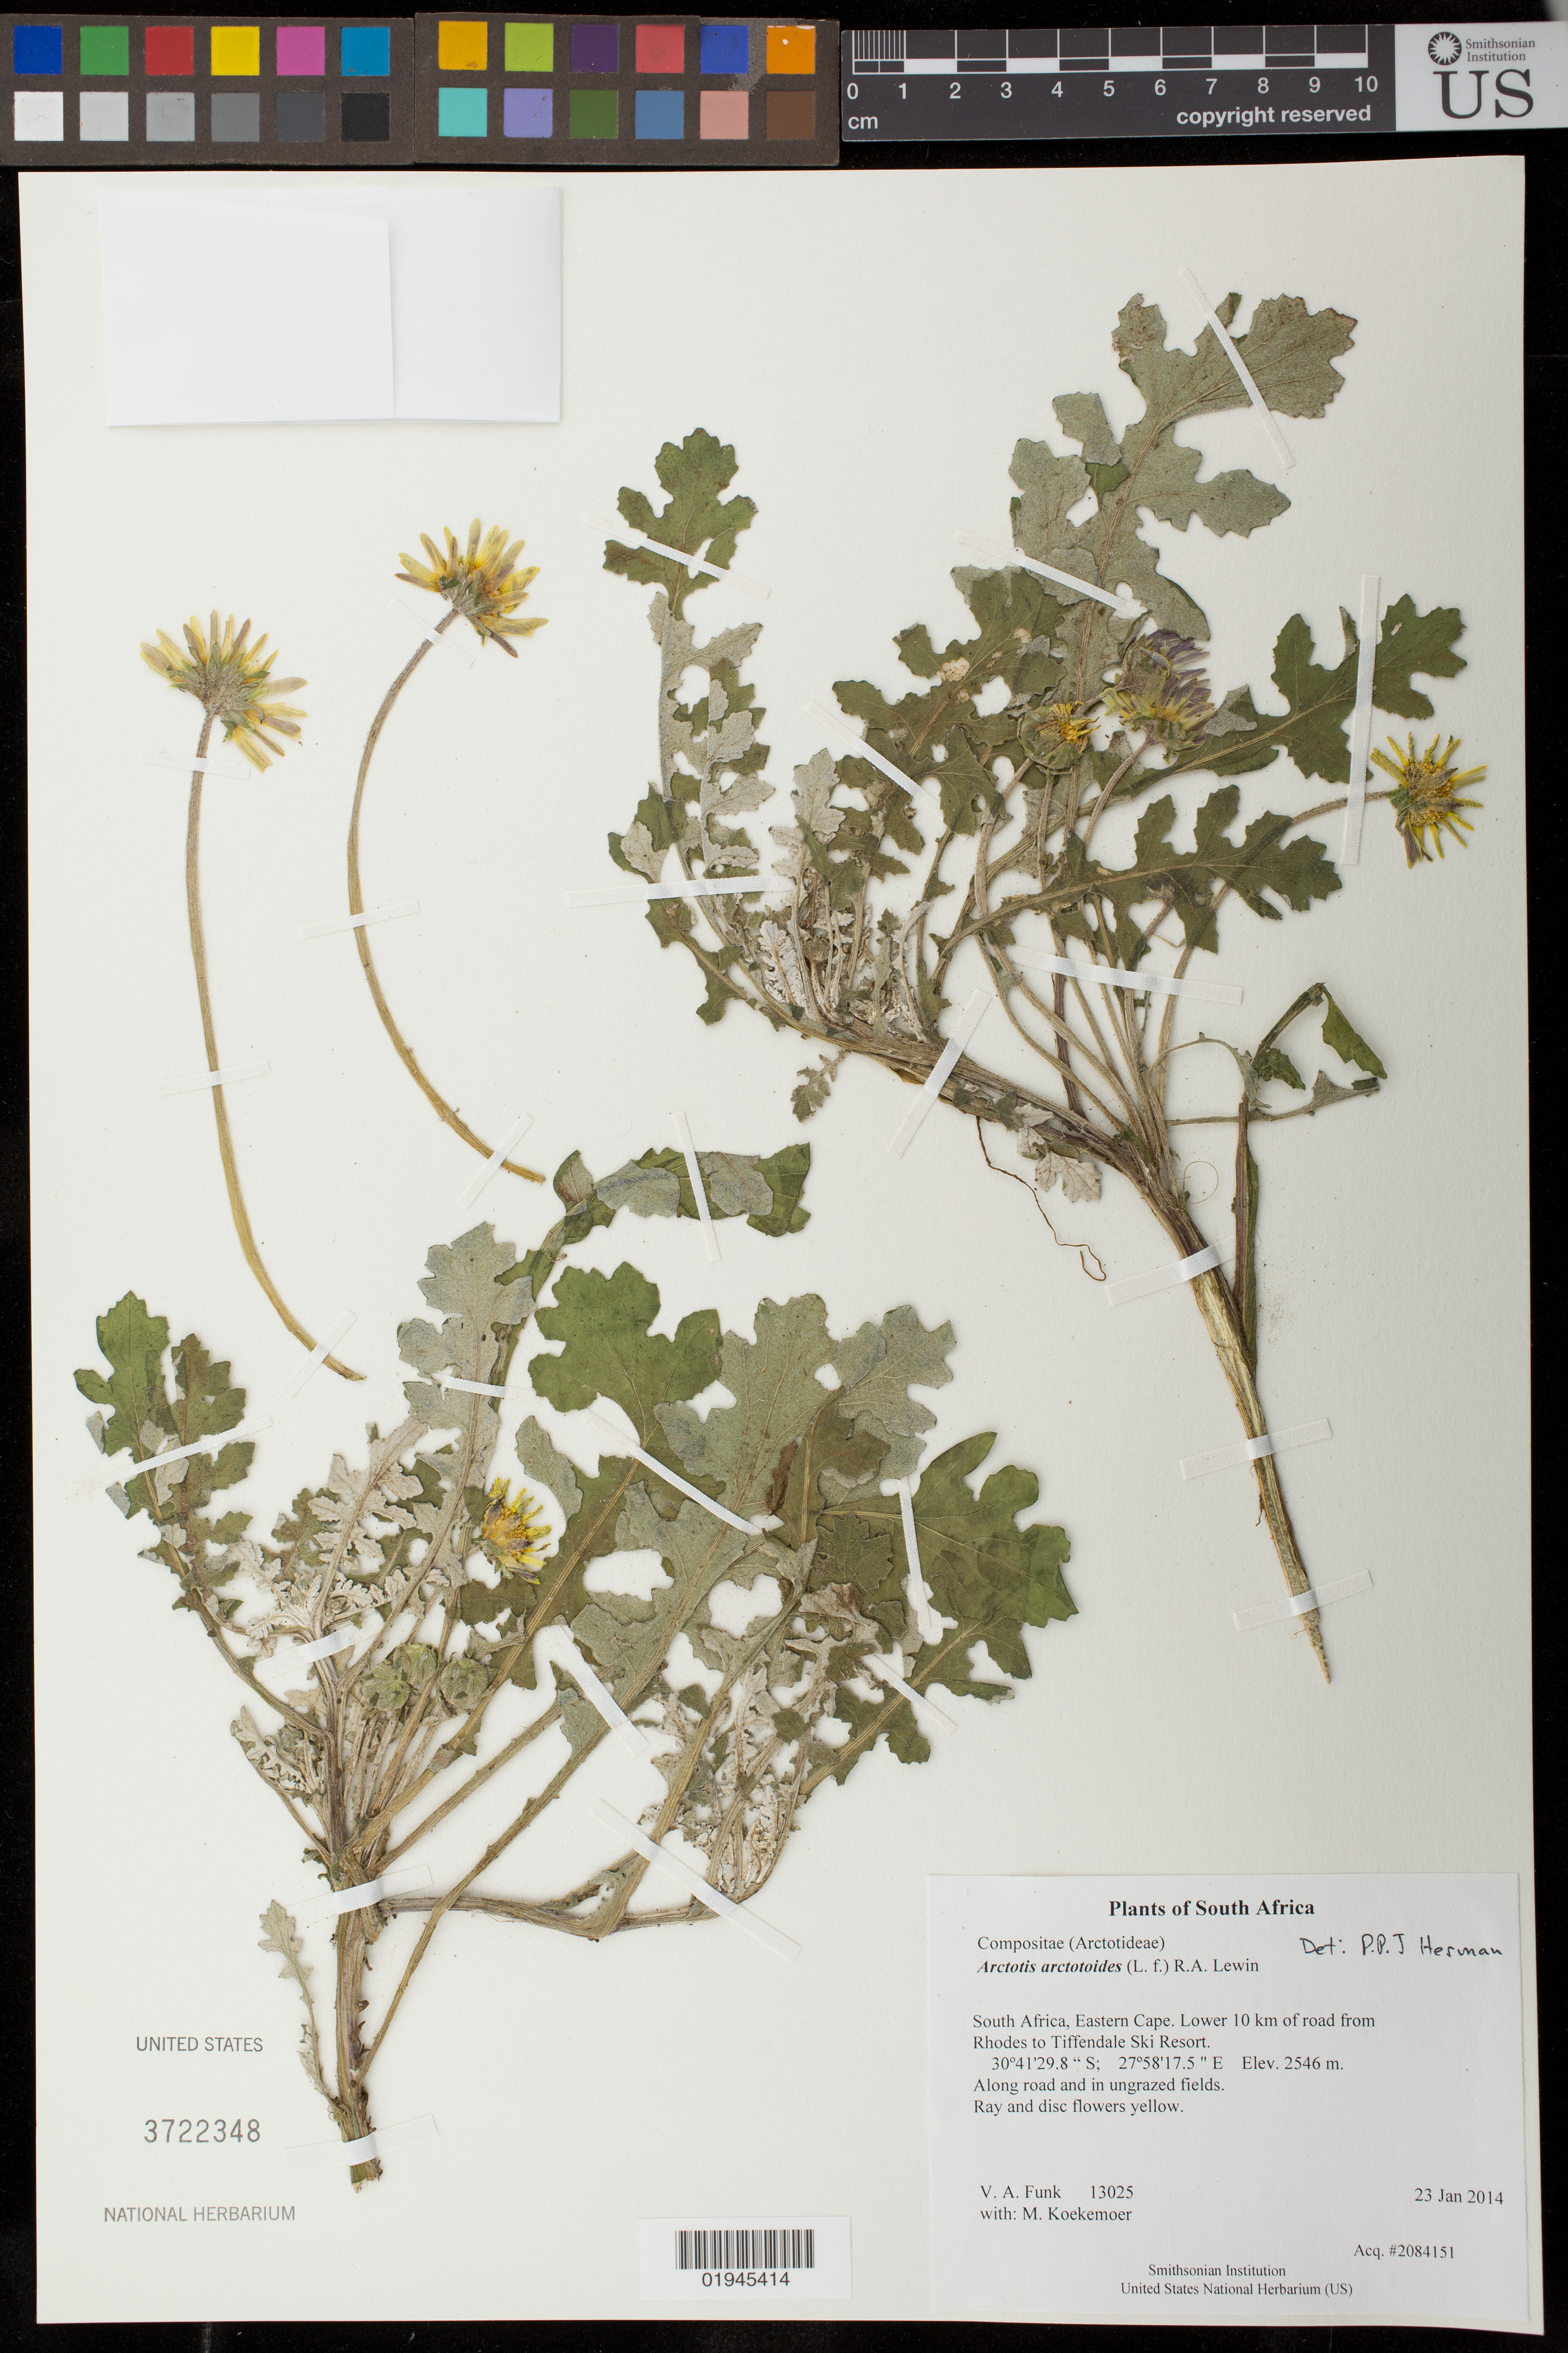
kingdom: Plantae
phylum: Tracheophyta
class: Magnoliopsida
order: Asterales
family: Asteraceae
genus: Arctotis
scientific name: Arctotis arctotoides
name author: (L. f.) O. Hoffm.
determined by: Herman, P.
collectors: M. Koekemoer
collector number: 13025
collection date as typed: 23 Jan 2014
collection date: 2014-01-23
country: South Africa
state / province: Eastern Cape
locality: Lower 10 km of Road from Rhodes to Tiffendale Ski Resort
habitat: Along road and in ungrazed fields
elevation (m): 2546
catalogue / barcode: US 3722348